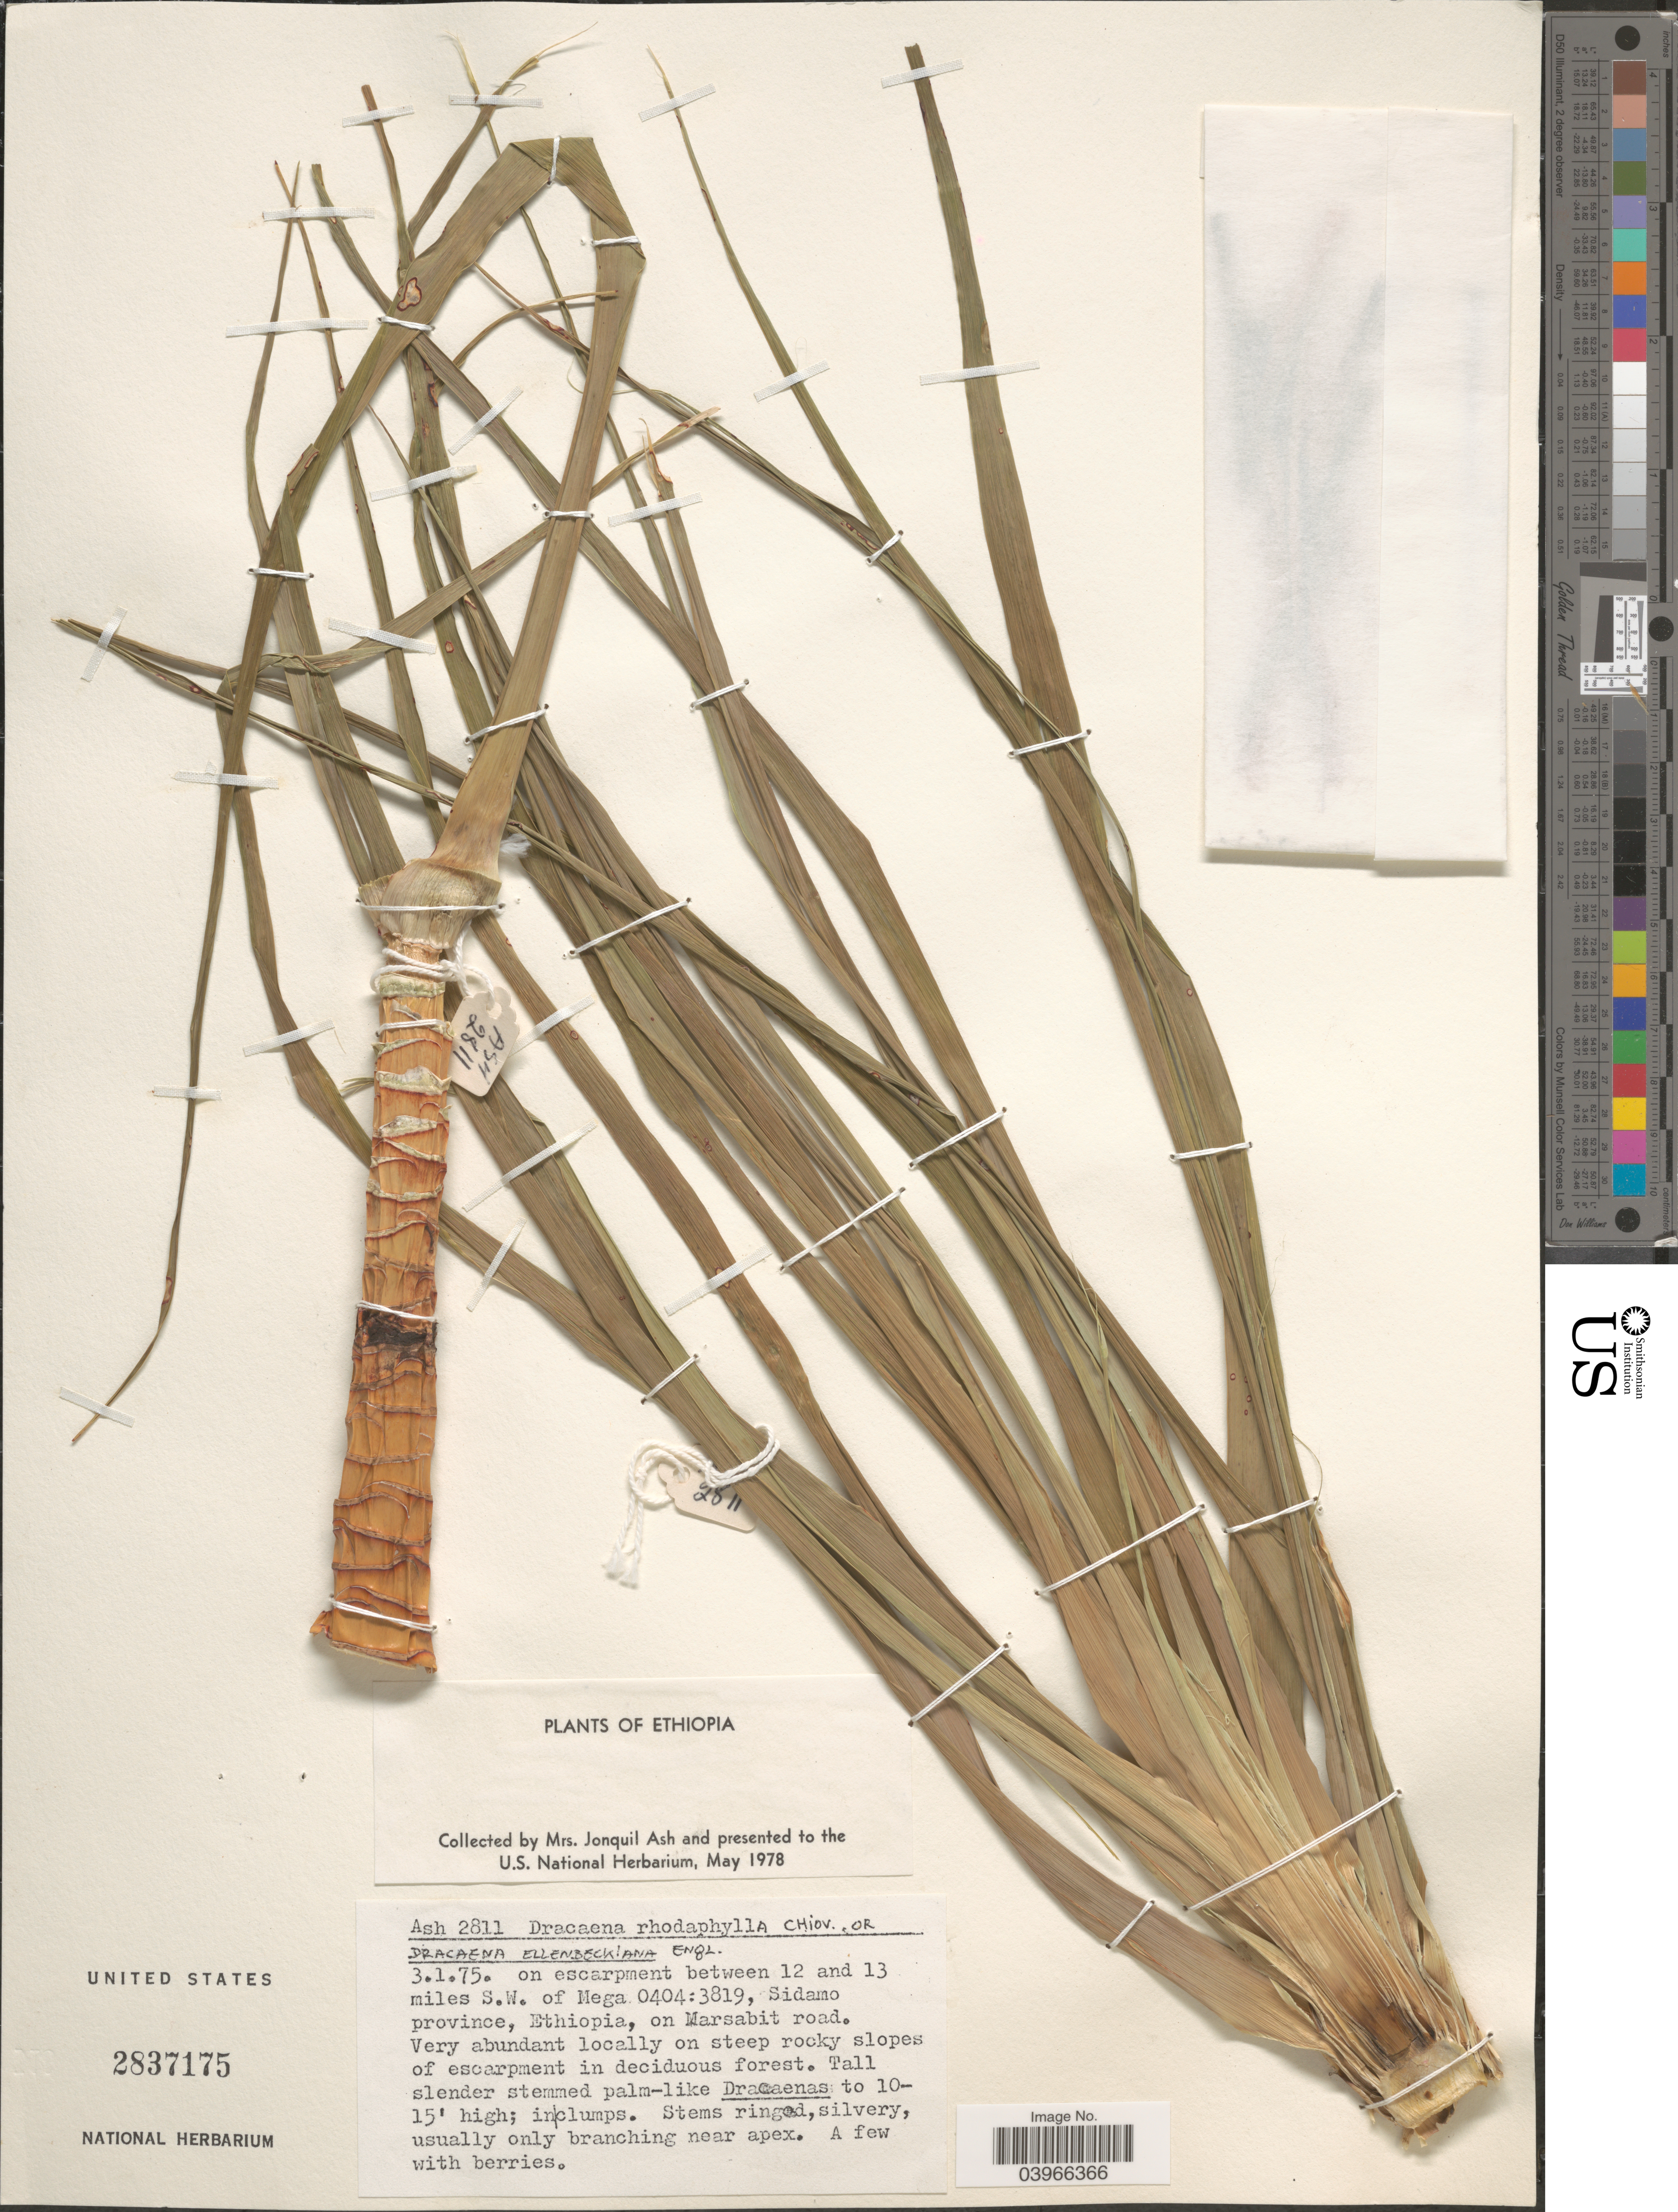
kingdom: Plantae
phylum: Tracheophyta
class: Liliopsida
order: Asparagales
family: Asparagaceae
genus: Dracaena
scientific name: Dracaena ellenbeckiana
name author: (Labroy) Engl.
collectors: J. Ash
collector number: Ash 2811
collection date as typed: Transcribed d/m/y: 3/1/75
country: Ethiopia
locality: On escarpment between 12 and 13 miles S.W. of Mega 0404:3819, Sidamo province, on Marsabit road. Locally on steep rocky slopes of escarpment in deciduous forest.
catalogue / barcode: US 2837175